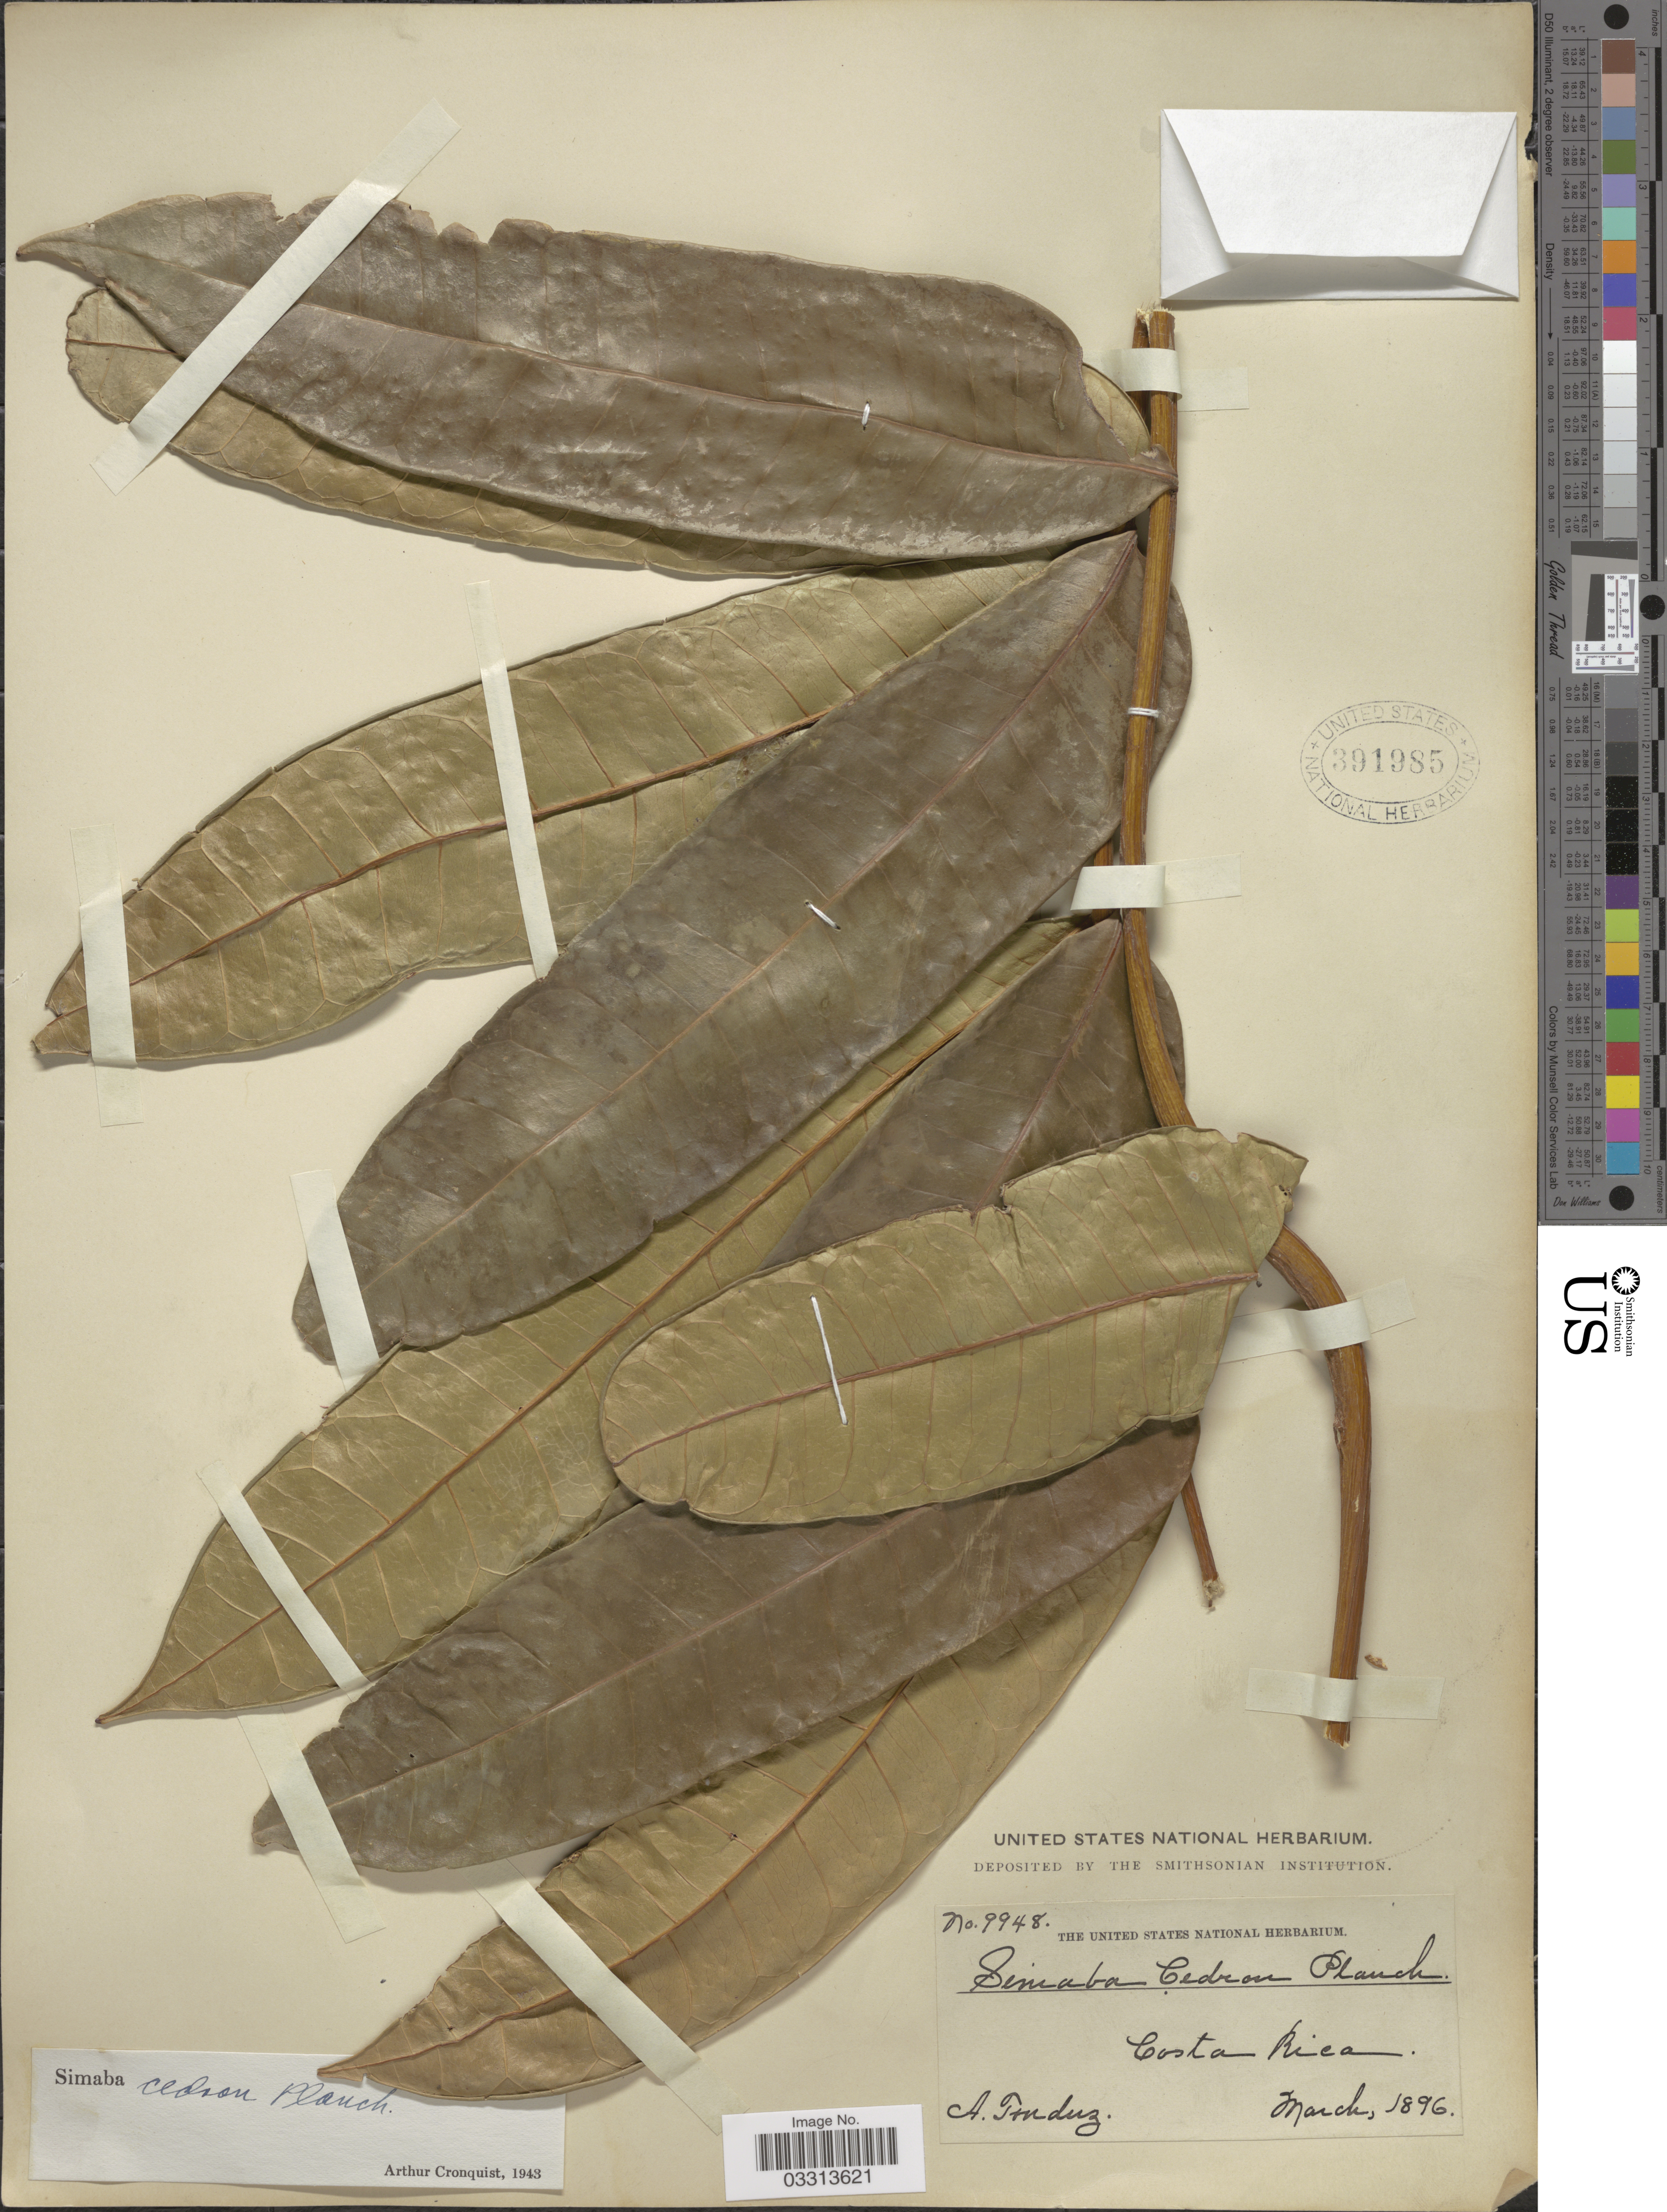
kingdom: Plantae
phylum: Tracheophyta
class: Magnoliopsida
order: Sapindales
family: Simaroubaceae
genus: Homalolepis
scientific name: Homalolepis cedron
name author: (Planch.) Devecchi & Pirani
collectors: A. Tonduz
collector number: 9948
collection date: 1896-03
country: Costa Rica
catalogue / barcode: US 391985